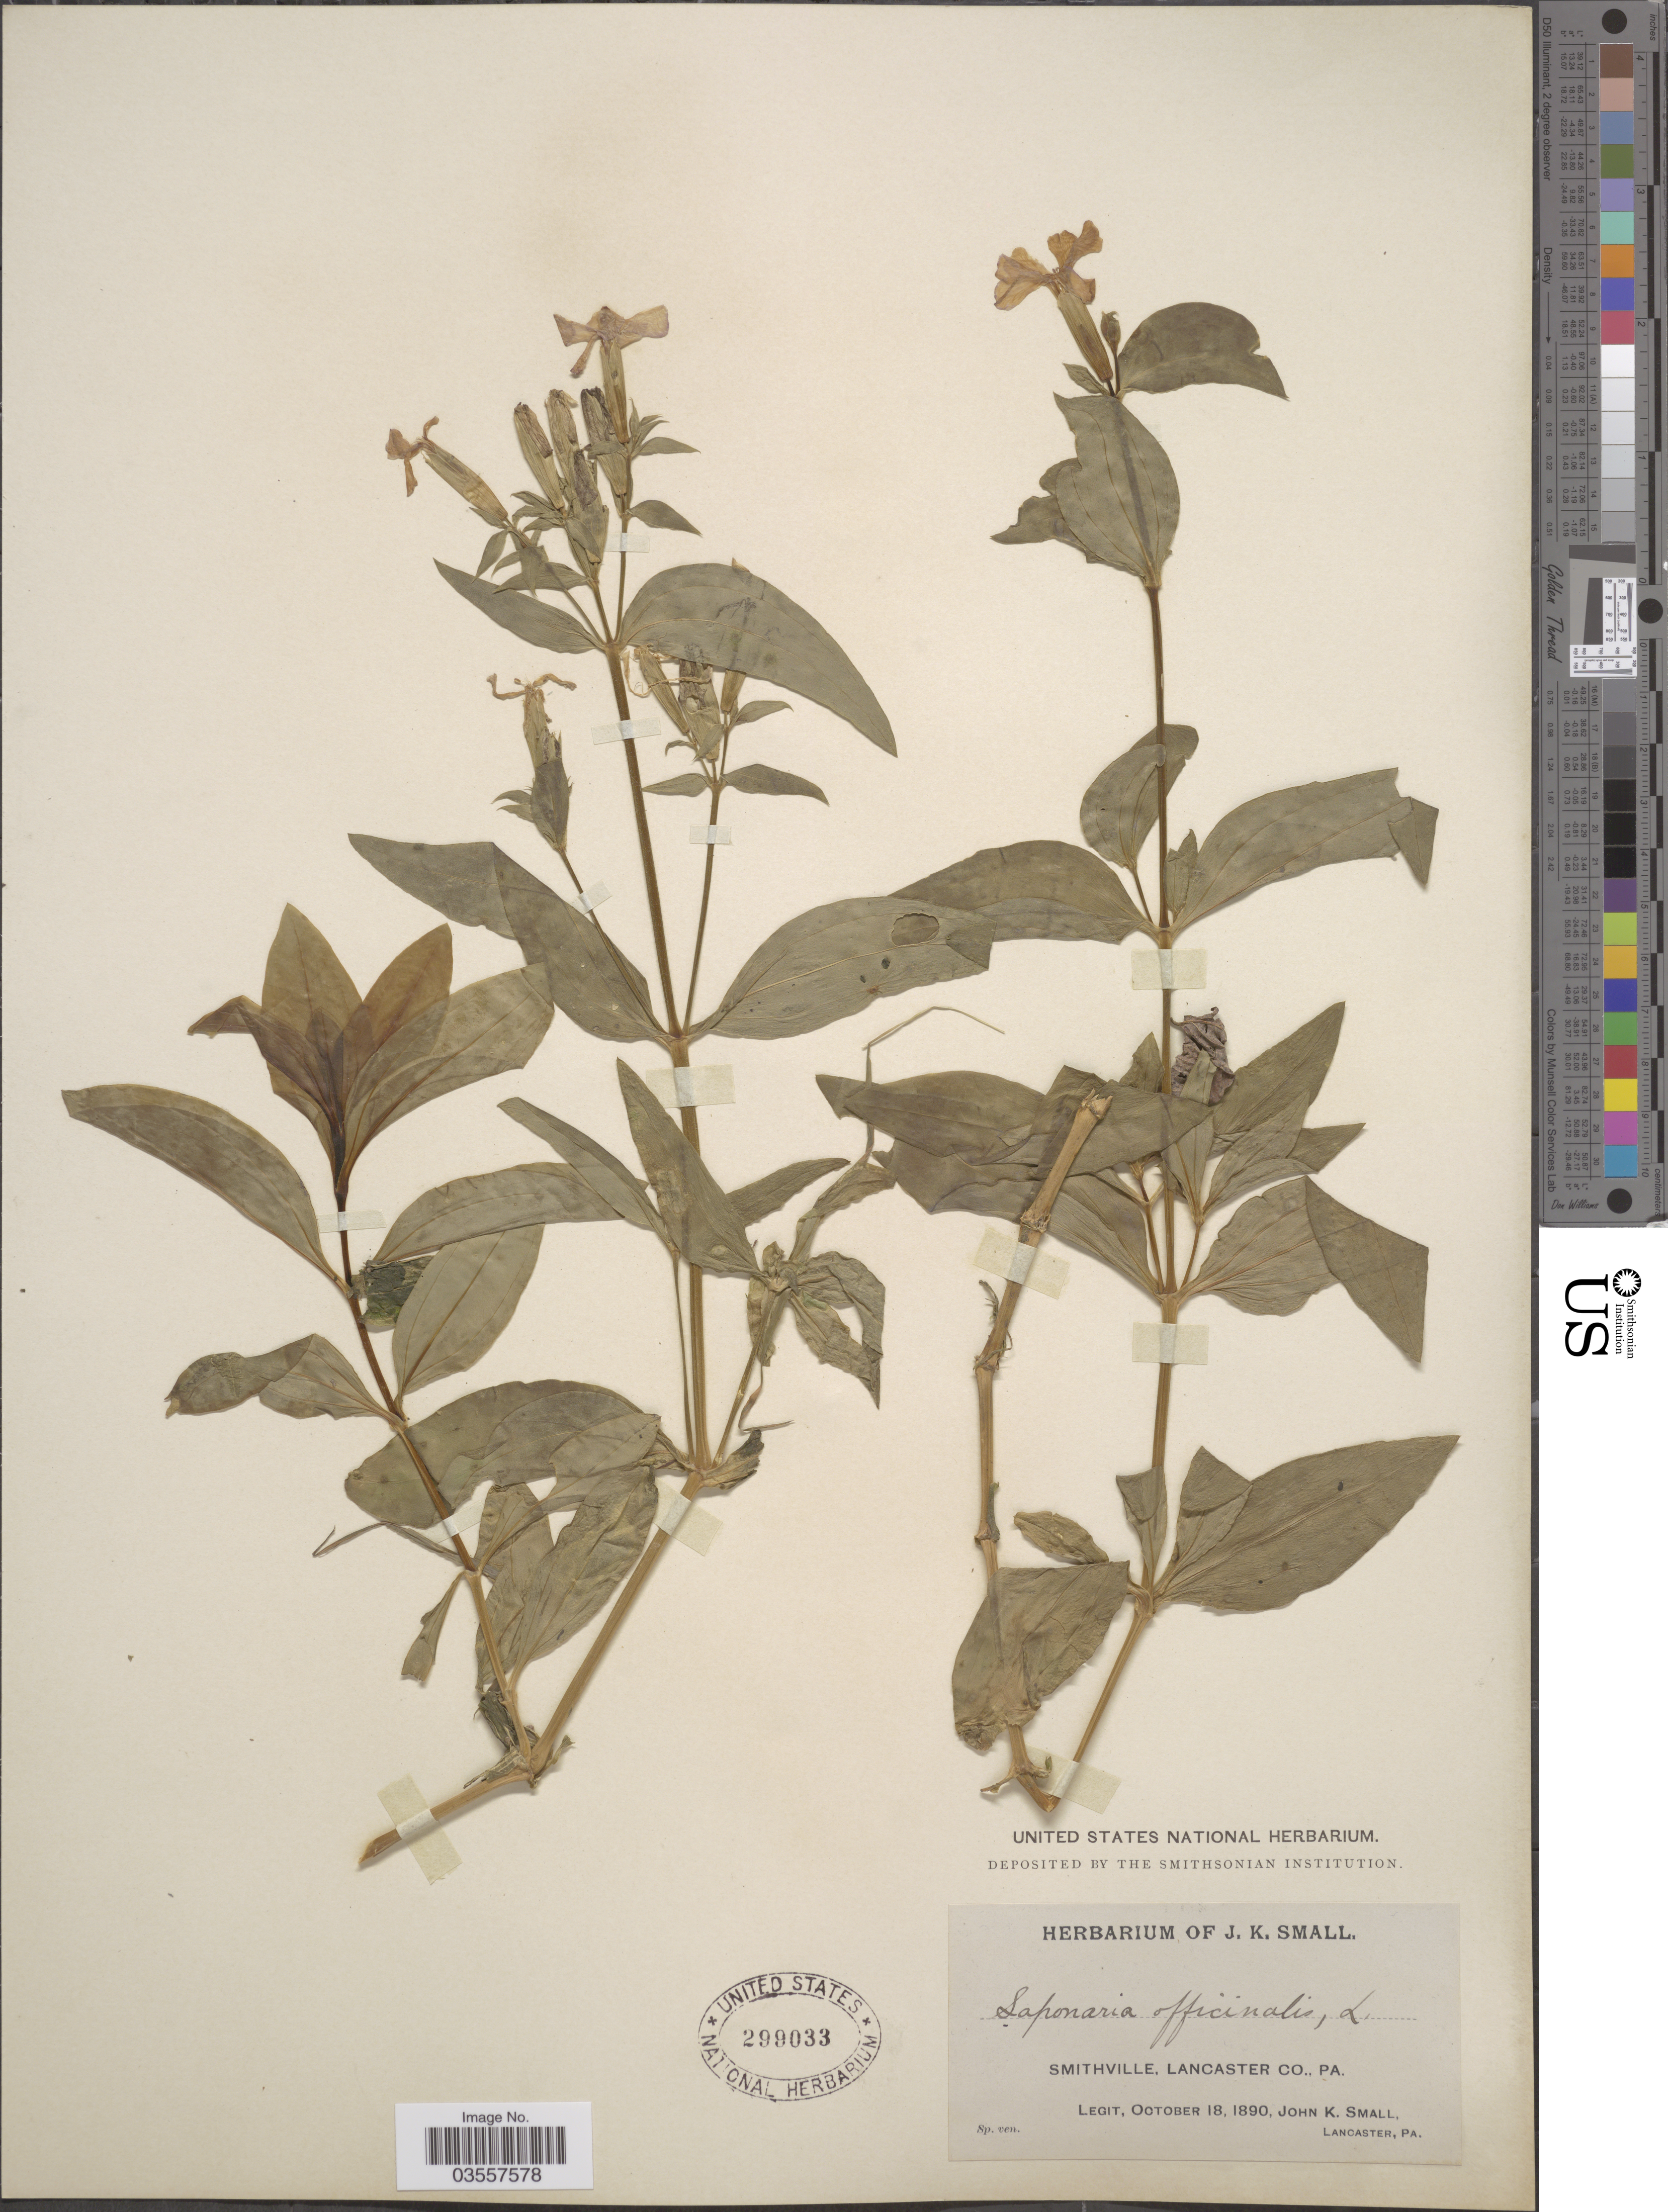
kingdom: Plantae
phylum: Tracheophyta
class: Magnoliopsida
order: Caryophyllales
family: Caryophyllaceae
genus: Saponaria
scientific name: Saponaria officinalis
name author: L.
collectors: J. K. Small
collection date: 1890-10-18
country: United States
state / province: Pennsylvania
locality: Smithville, Lancaster Co.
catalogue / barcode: US 299033